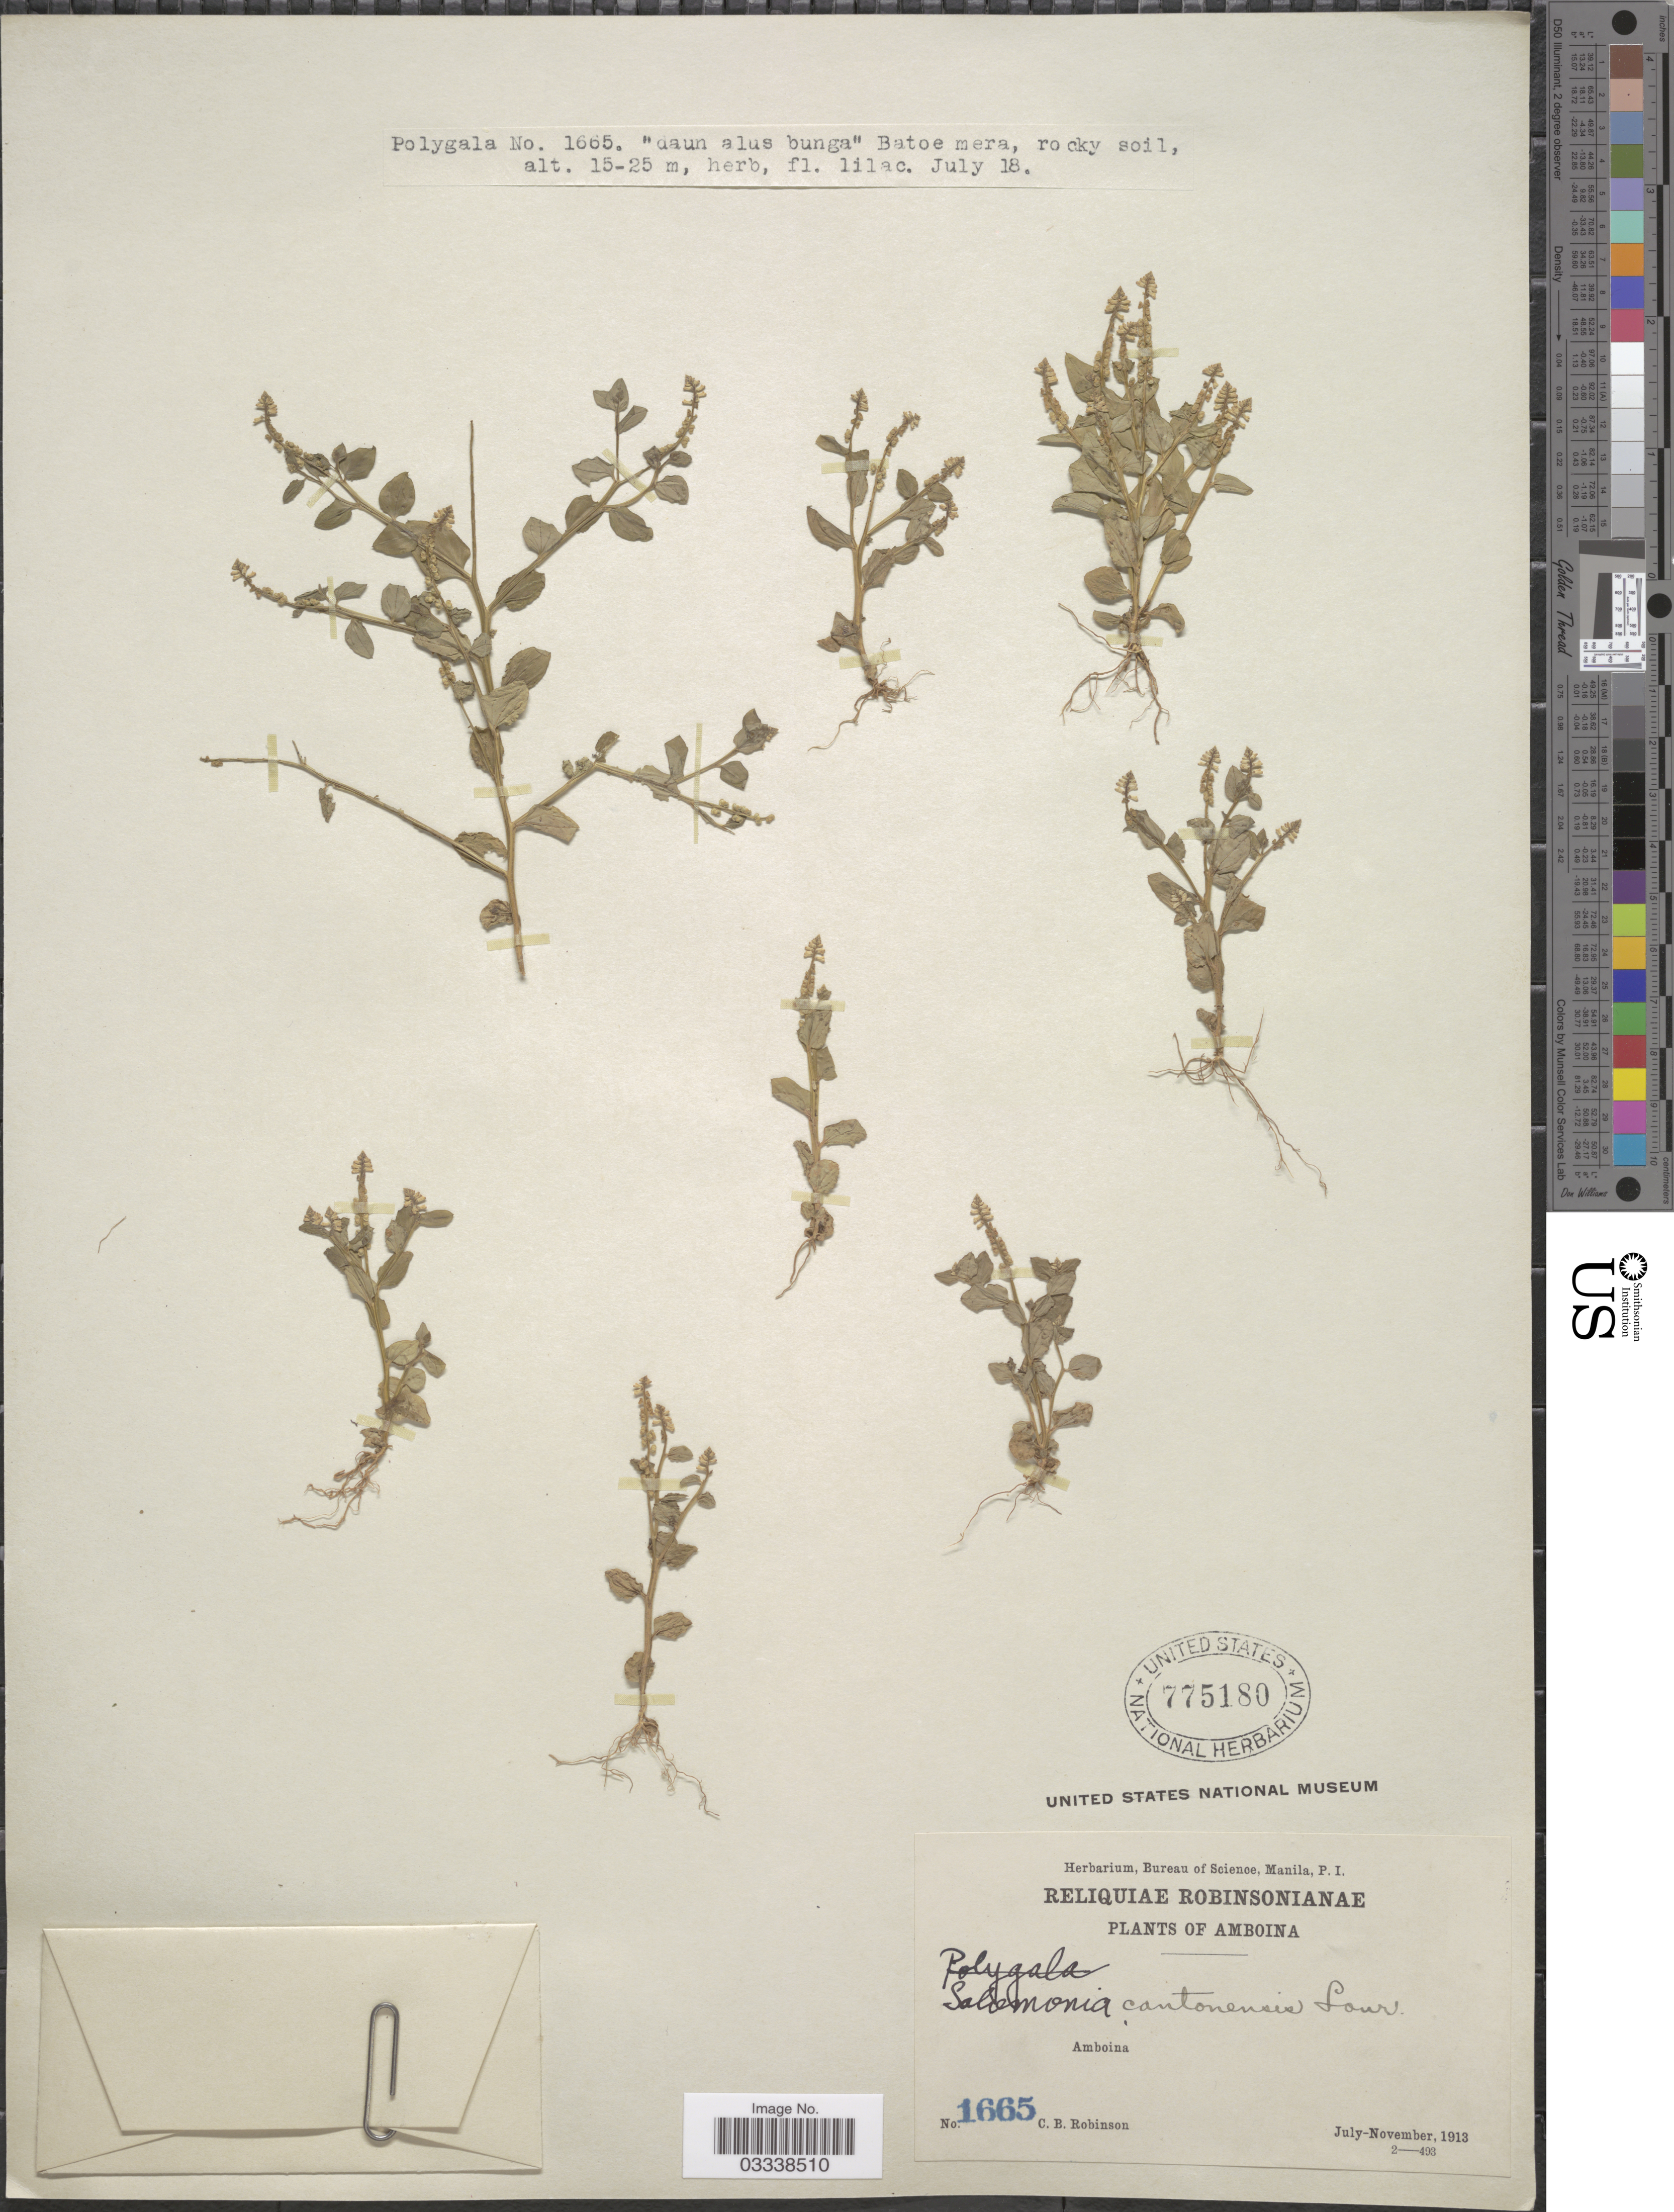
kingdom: Plantae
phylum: Tracheophyta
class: Magnoliopsida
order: Fabales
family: Polygalaceae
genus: Salomonia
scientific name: Salomonia cantoniensis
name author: Lour.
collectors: C. Robinson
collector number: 1665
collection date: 1913-07-18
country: Indonesia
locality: Amboina.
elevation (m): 15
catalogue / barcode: US 775180